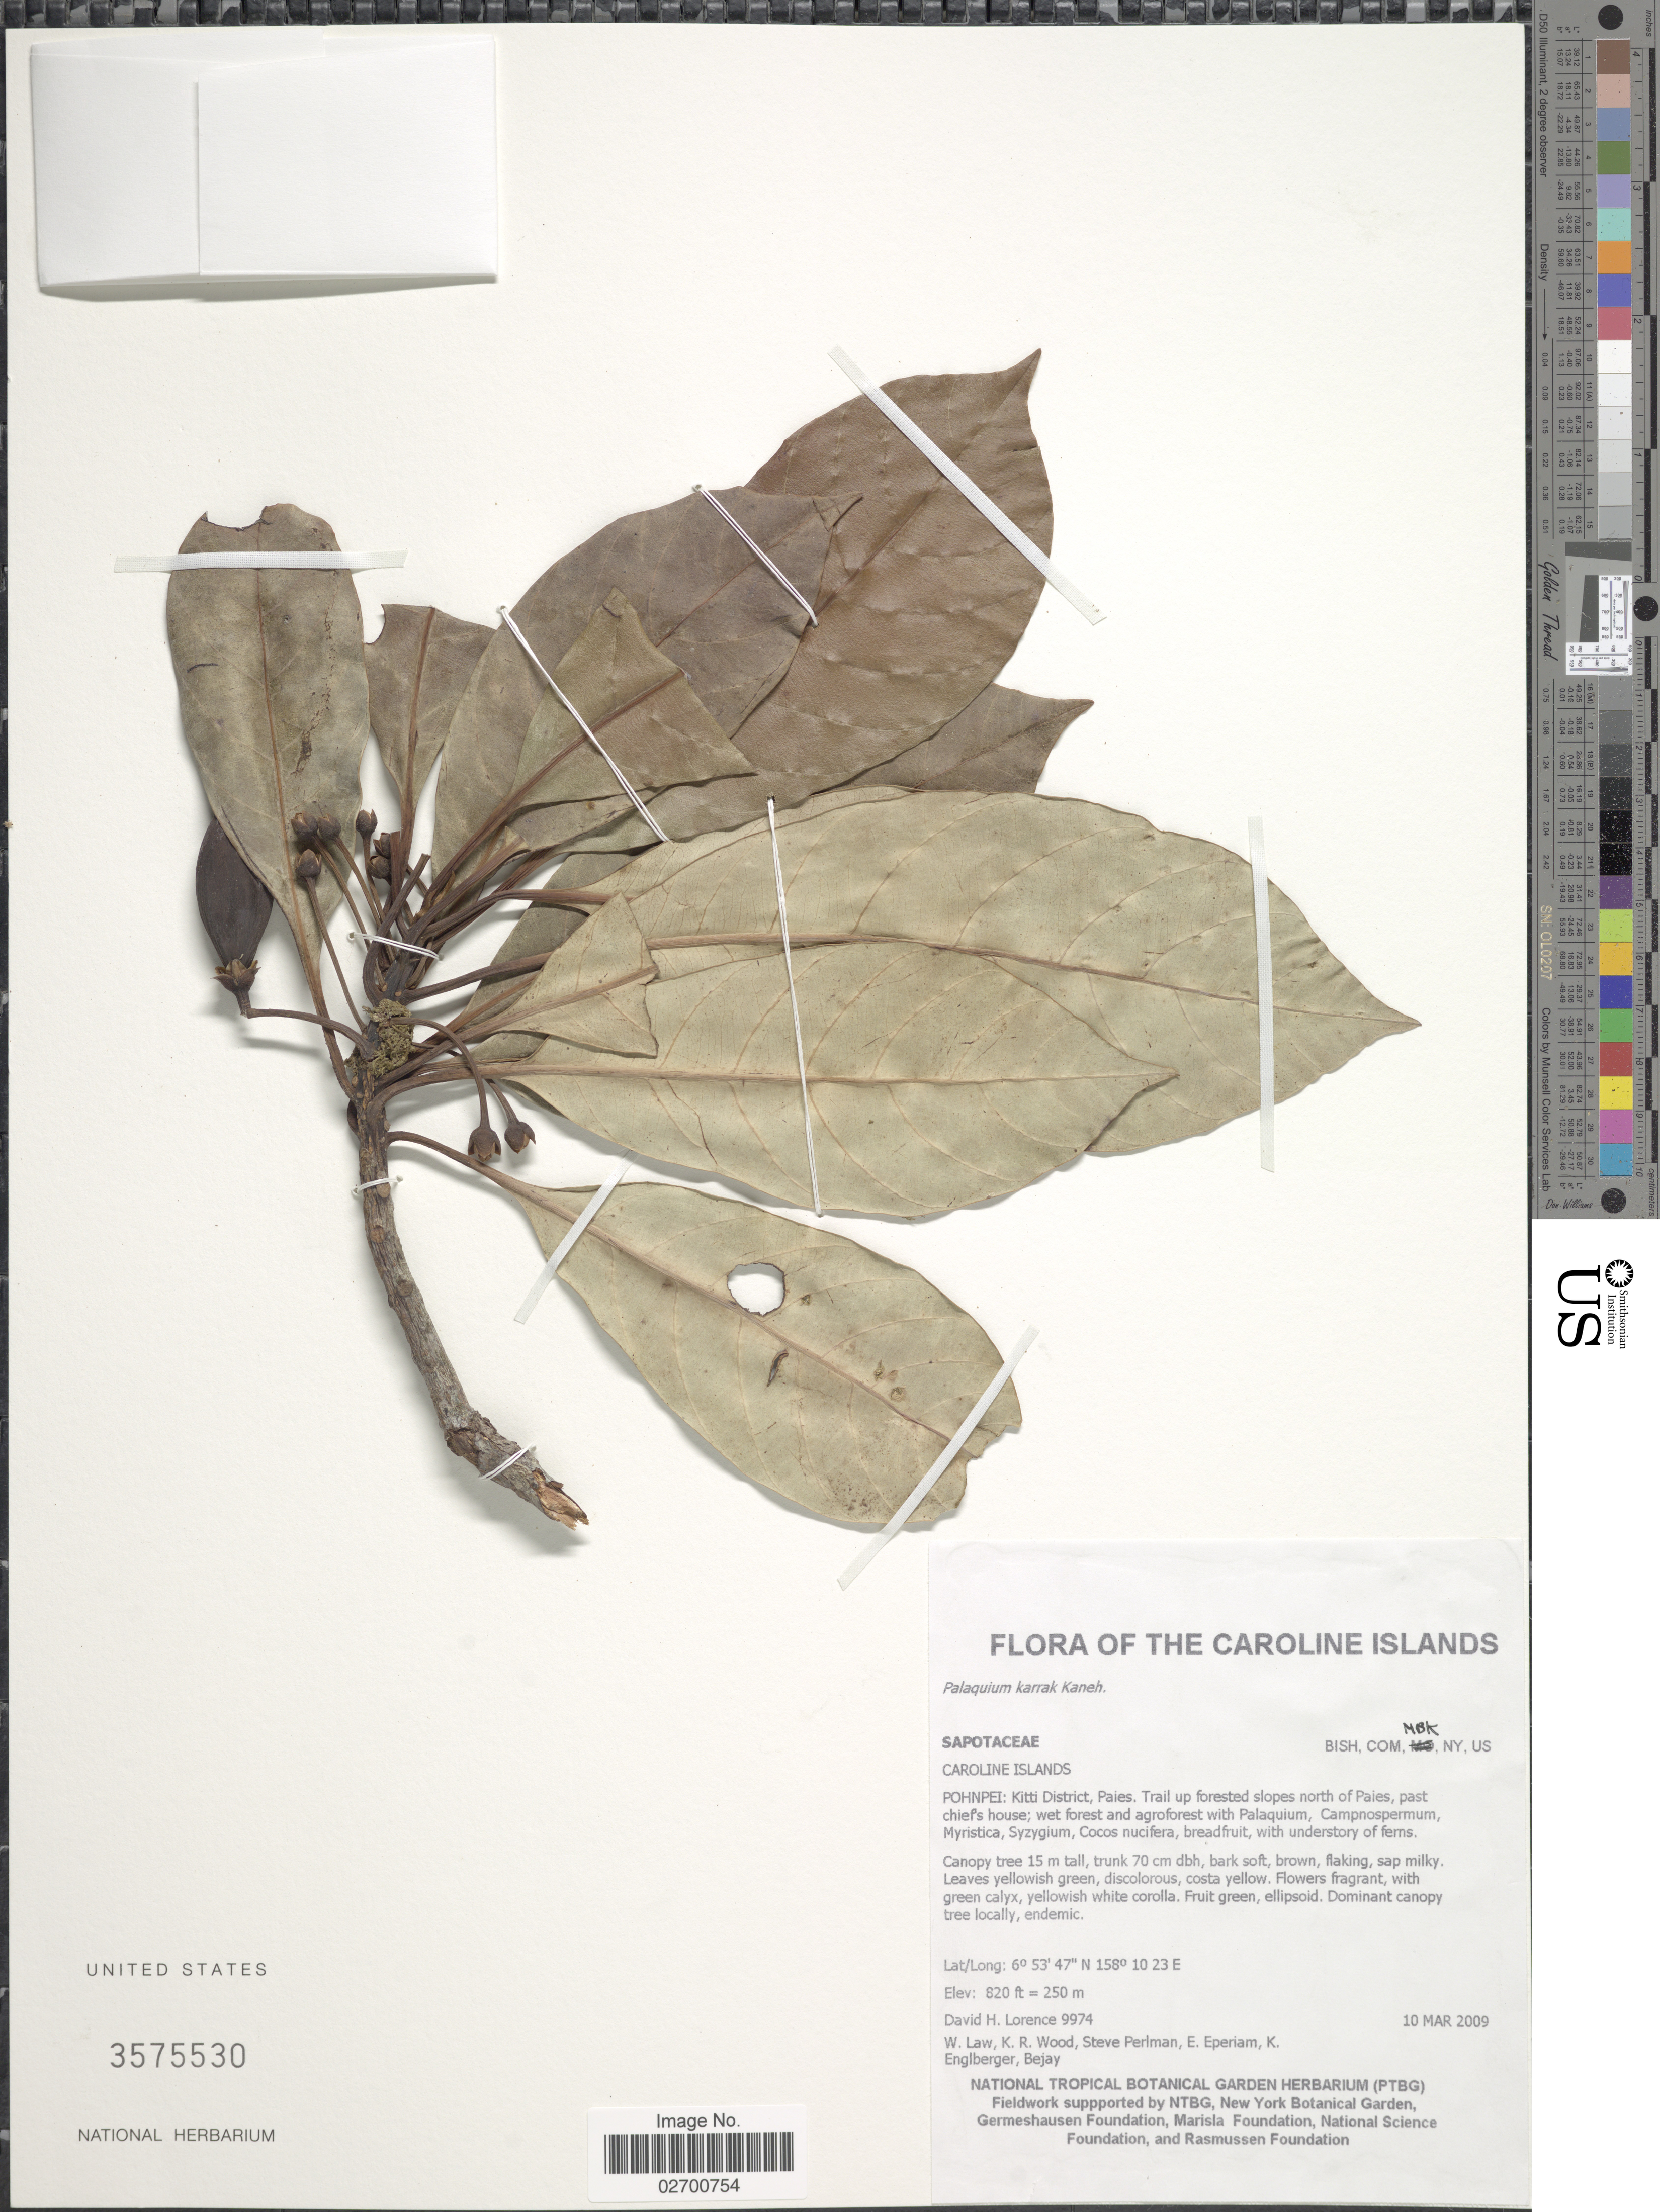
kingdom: Plantae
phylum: Tracheophyta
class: Magnoliopsida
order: Ericales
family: Sapotaceae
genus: Palaquium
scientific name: Palaquium karrak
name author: Kaneh.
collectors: D. Lorence, W. Law, K. R. Wood, S. Perlam & et al.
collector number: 9974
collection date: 2009-03-10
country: Micronesia, Federated States of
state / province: Pohnpei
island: Pohnpei [Ponape]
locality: Caroline Islands, Pohnpei: Kitti District, Paies. Trail up forest slopes north of Paies, Past chief's house.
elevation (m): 250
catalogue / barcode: US 3575530